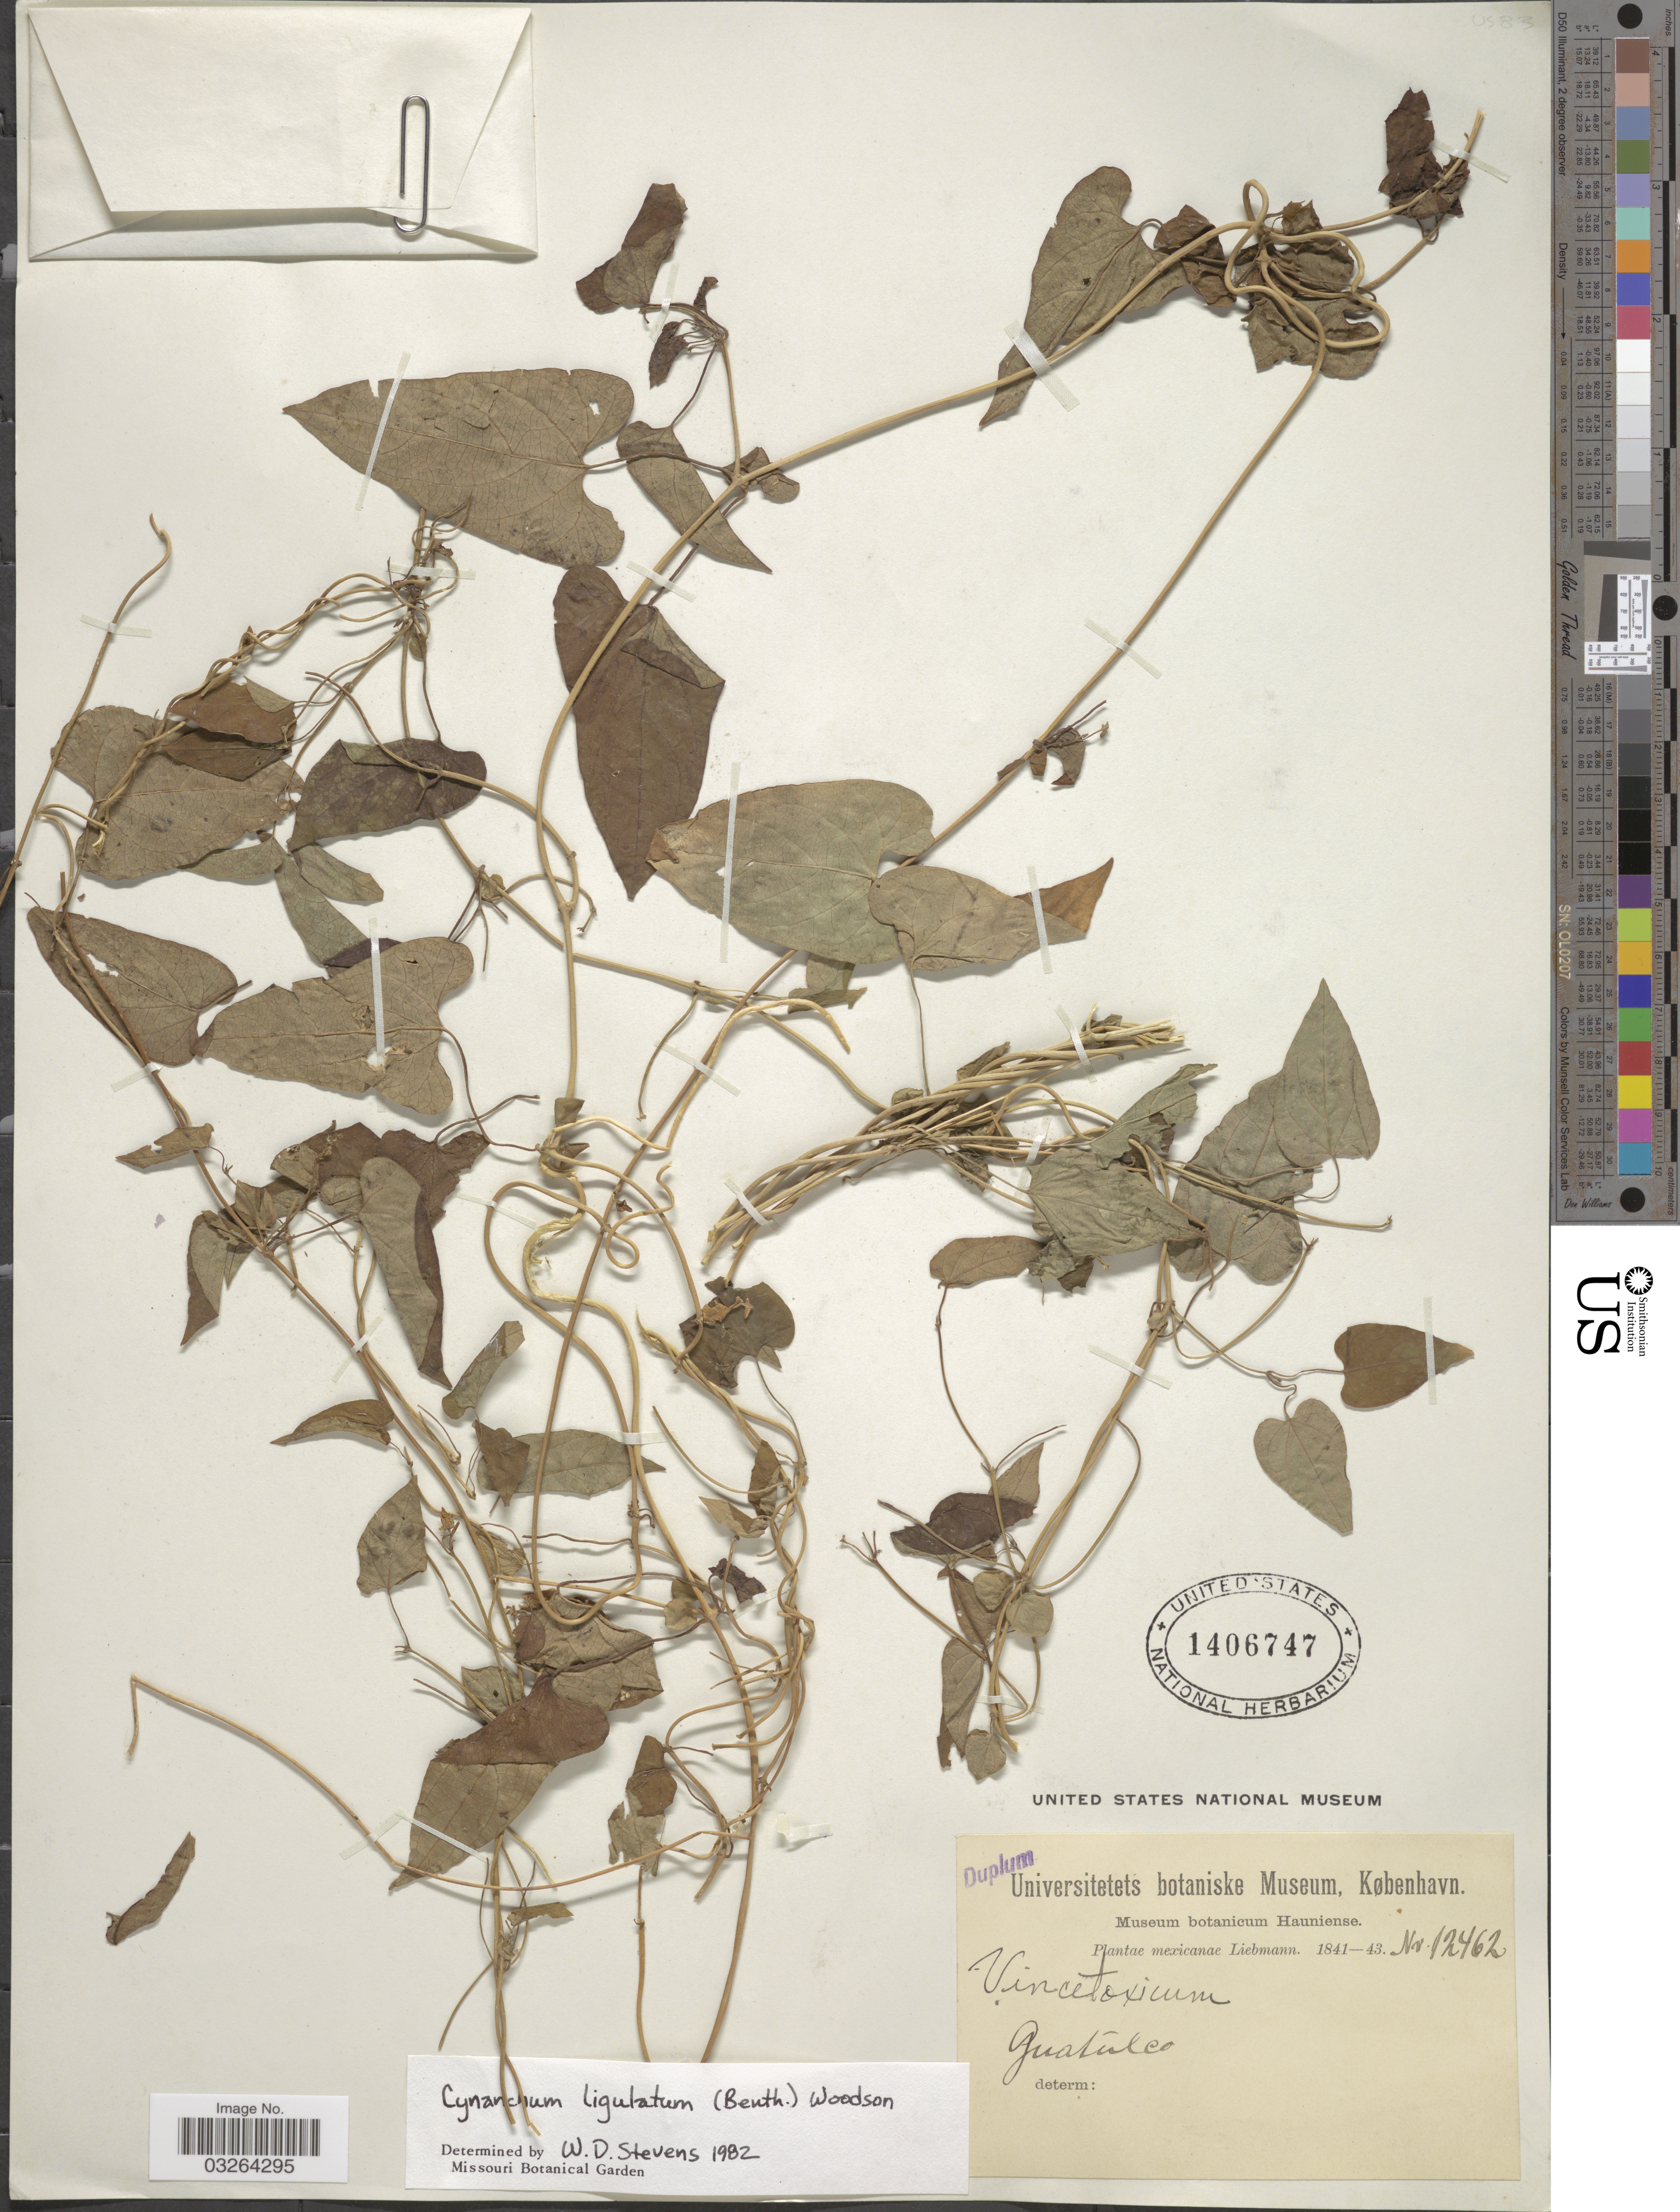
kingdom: Plantae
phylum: Tracheophyta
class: Magnoliopsida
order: Gentianales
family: Apocynaceae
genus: Cynanchum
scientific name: Cynanchum ligulatum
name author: (Benth.) Woodson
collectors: Liebmann, --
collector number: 12462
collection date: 1841/1843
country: Mexico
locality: Guatûlco.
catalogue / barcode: US 1406747